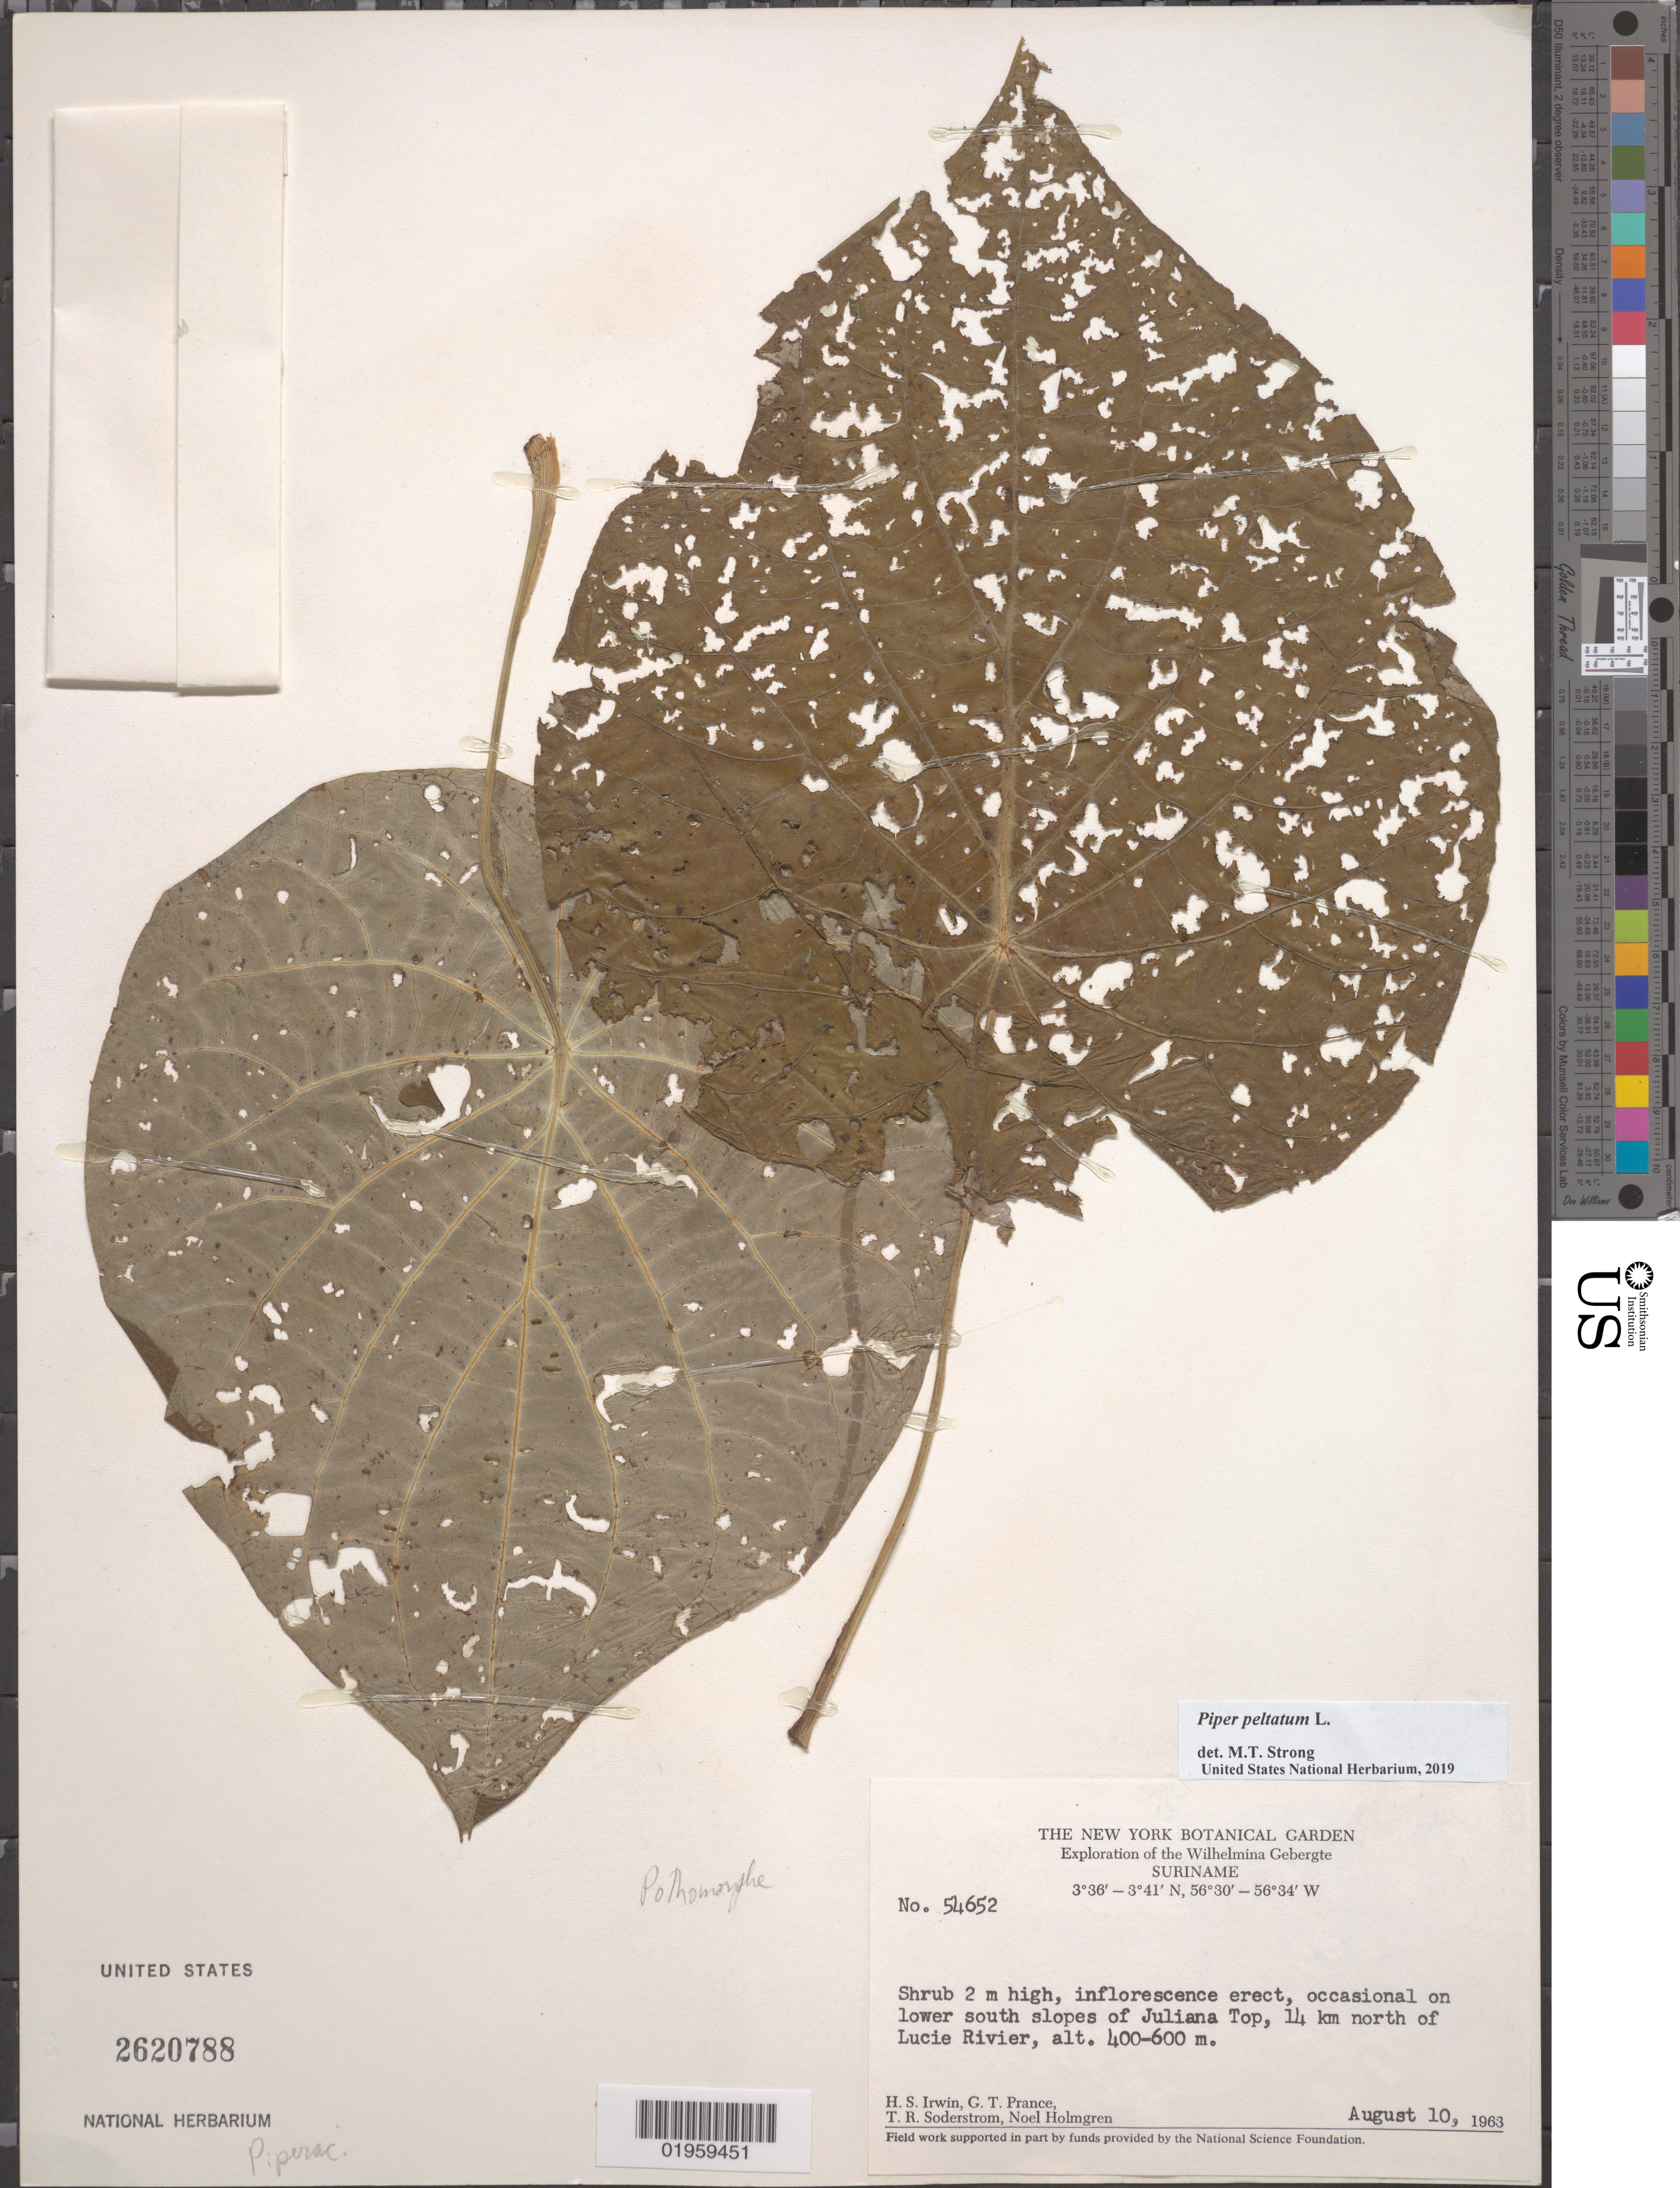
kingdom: Plantae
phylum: Tracheophyta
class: Magnoliopsida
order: Piperales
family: Piperaceae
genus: Piper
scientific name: Piper peltatum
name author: L.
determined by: Strong, M. T., (US), Smithsonian Institution - National Museum of Natural History (UNITED STATES)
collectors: H. Irwin, G. T. Prance, T. R. Soderstrom & N. H. Holmgren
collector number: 54652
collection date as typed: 10 Aug 1963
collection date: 1963-08-10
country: Suriname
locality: Juliana top, lower s slopes of; 14 km n ofLlucie river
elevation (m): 400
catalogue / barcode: US 2620788